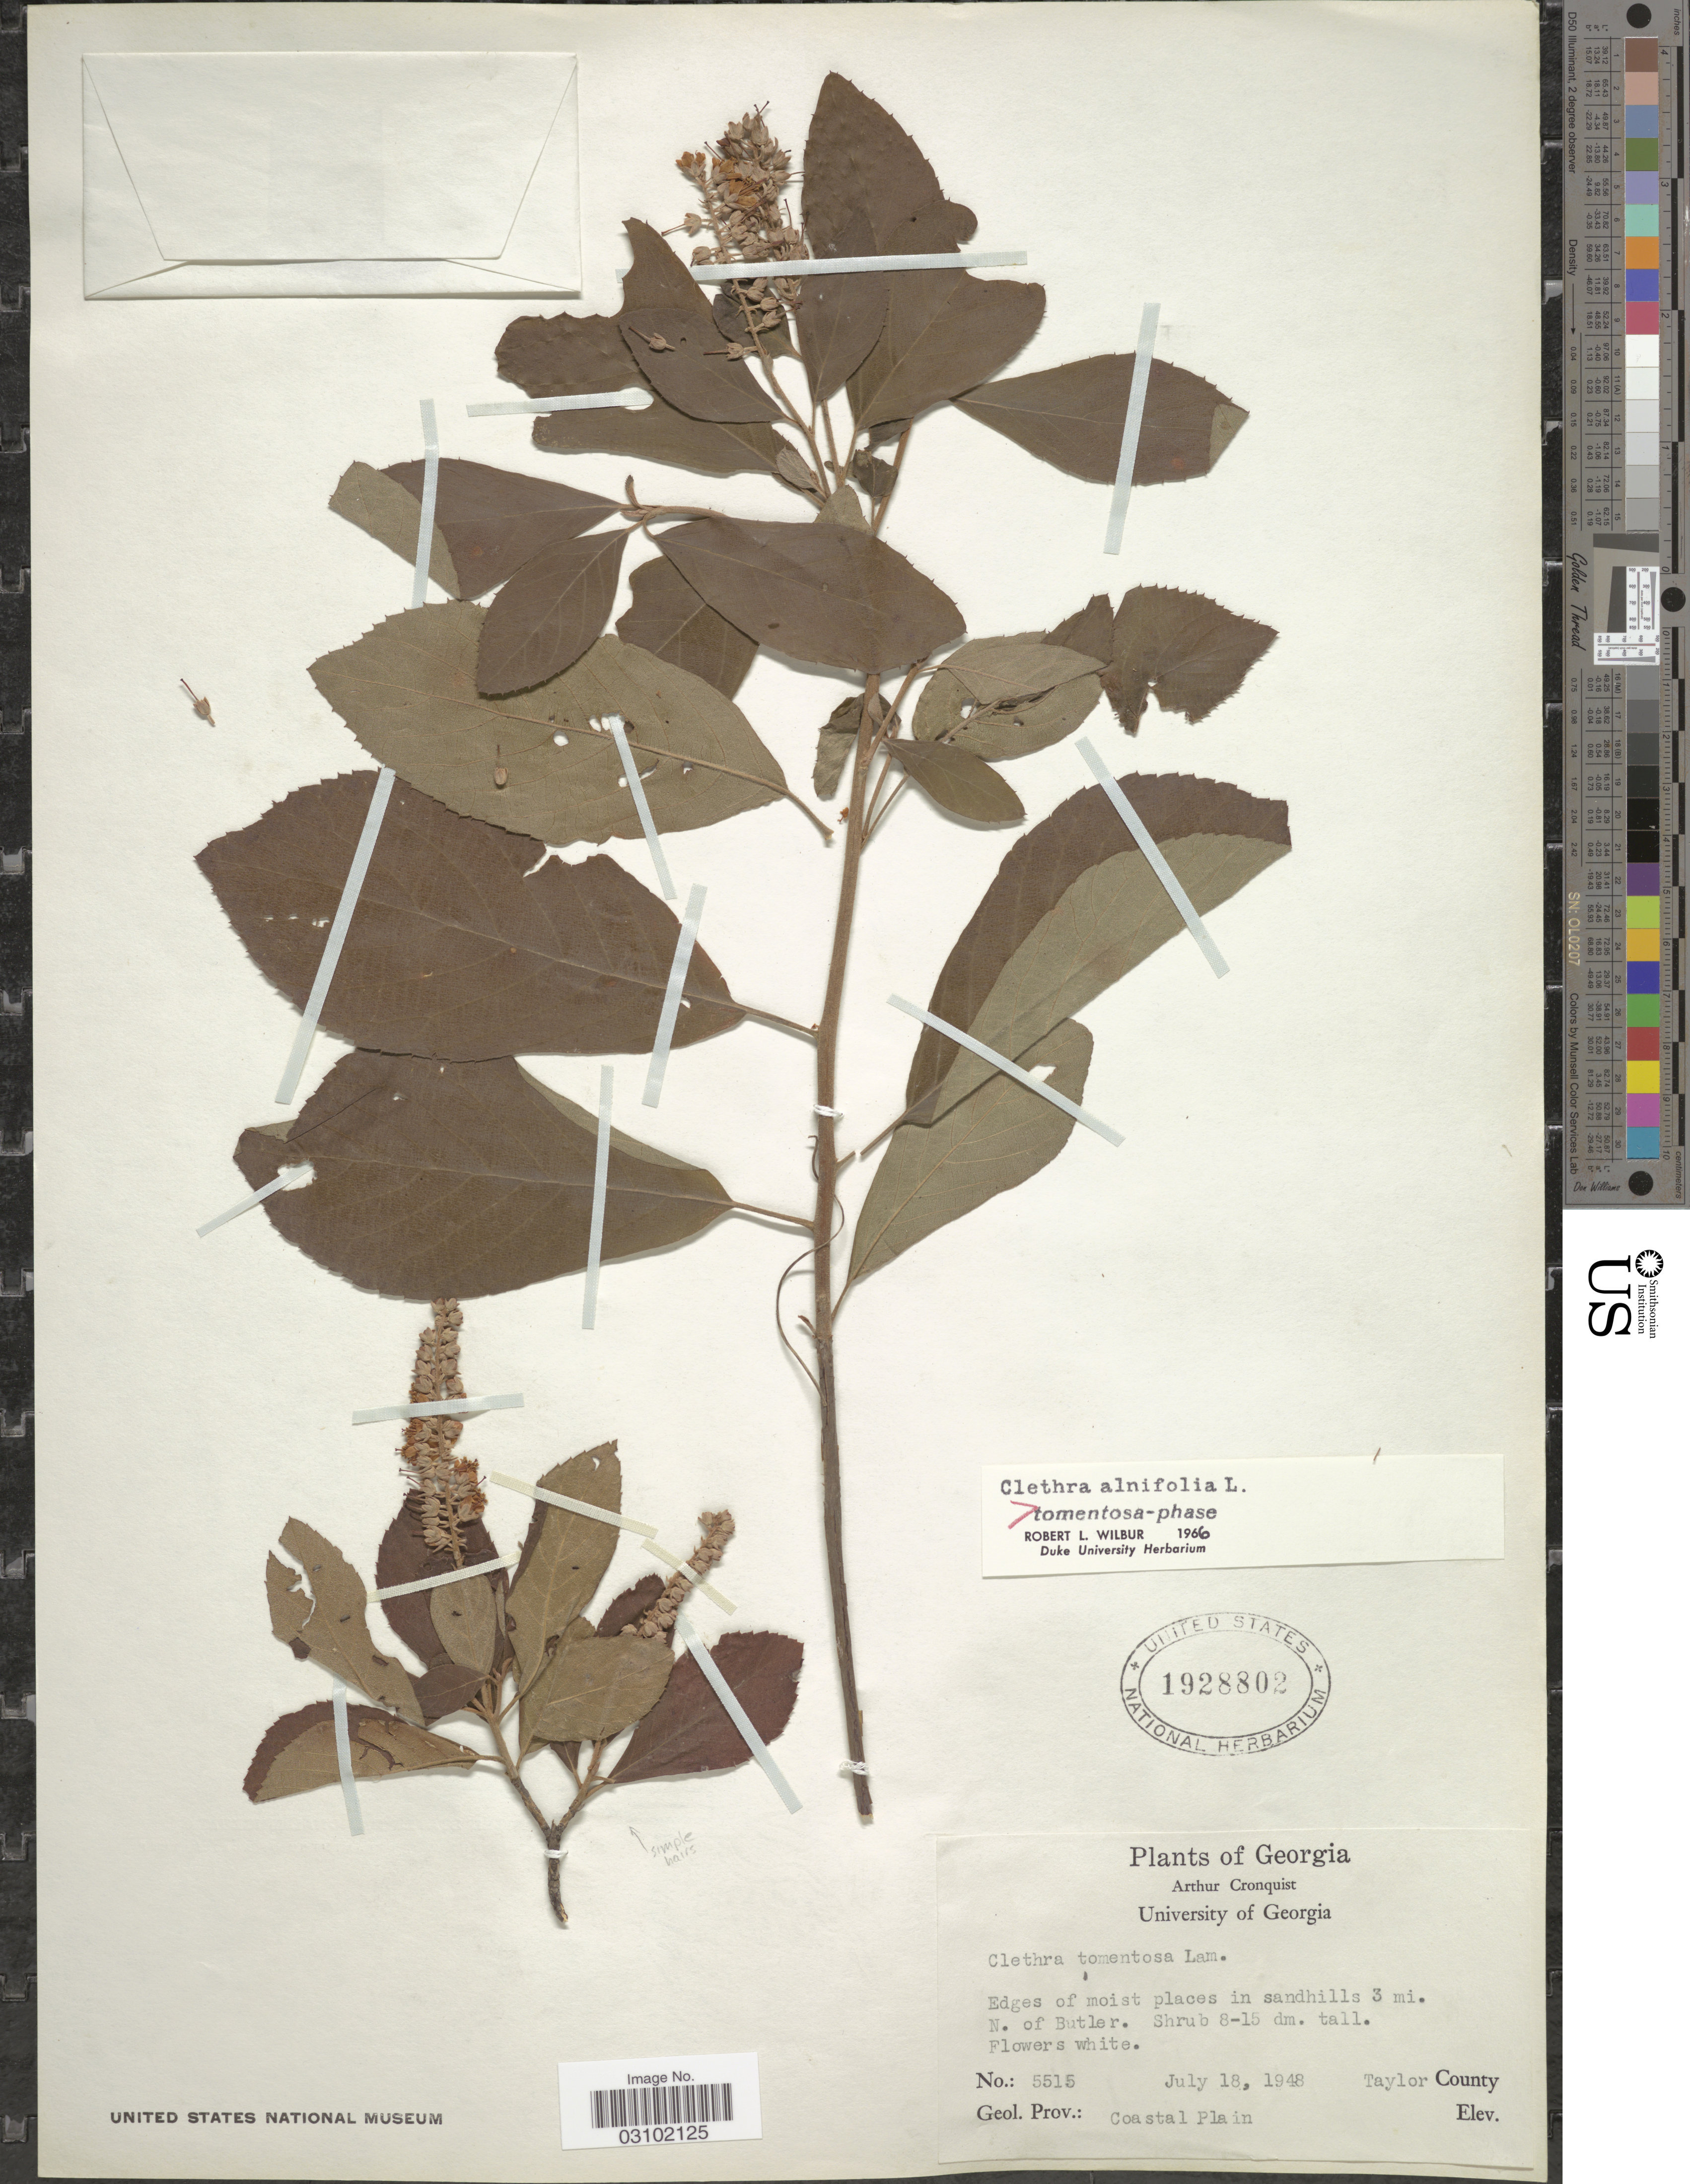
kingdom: Plantae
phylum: Tracheophyta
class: Magnoliopsida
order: Ericales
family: Clethraceae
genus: Clethra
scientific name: Clethra alnifolia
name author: L.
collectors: A. J. Cronquist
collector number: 5515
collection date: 1948-07-18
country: United States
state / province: Georgia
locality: Edges of moist places in sandhills 3 mi. N. of Butler, Taylor County. Geol. Prov.: Coastal Plain.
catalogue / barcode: US 1928802